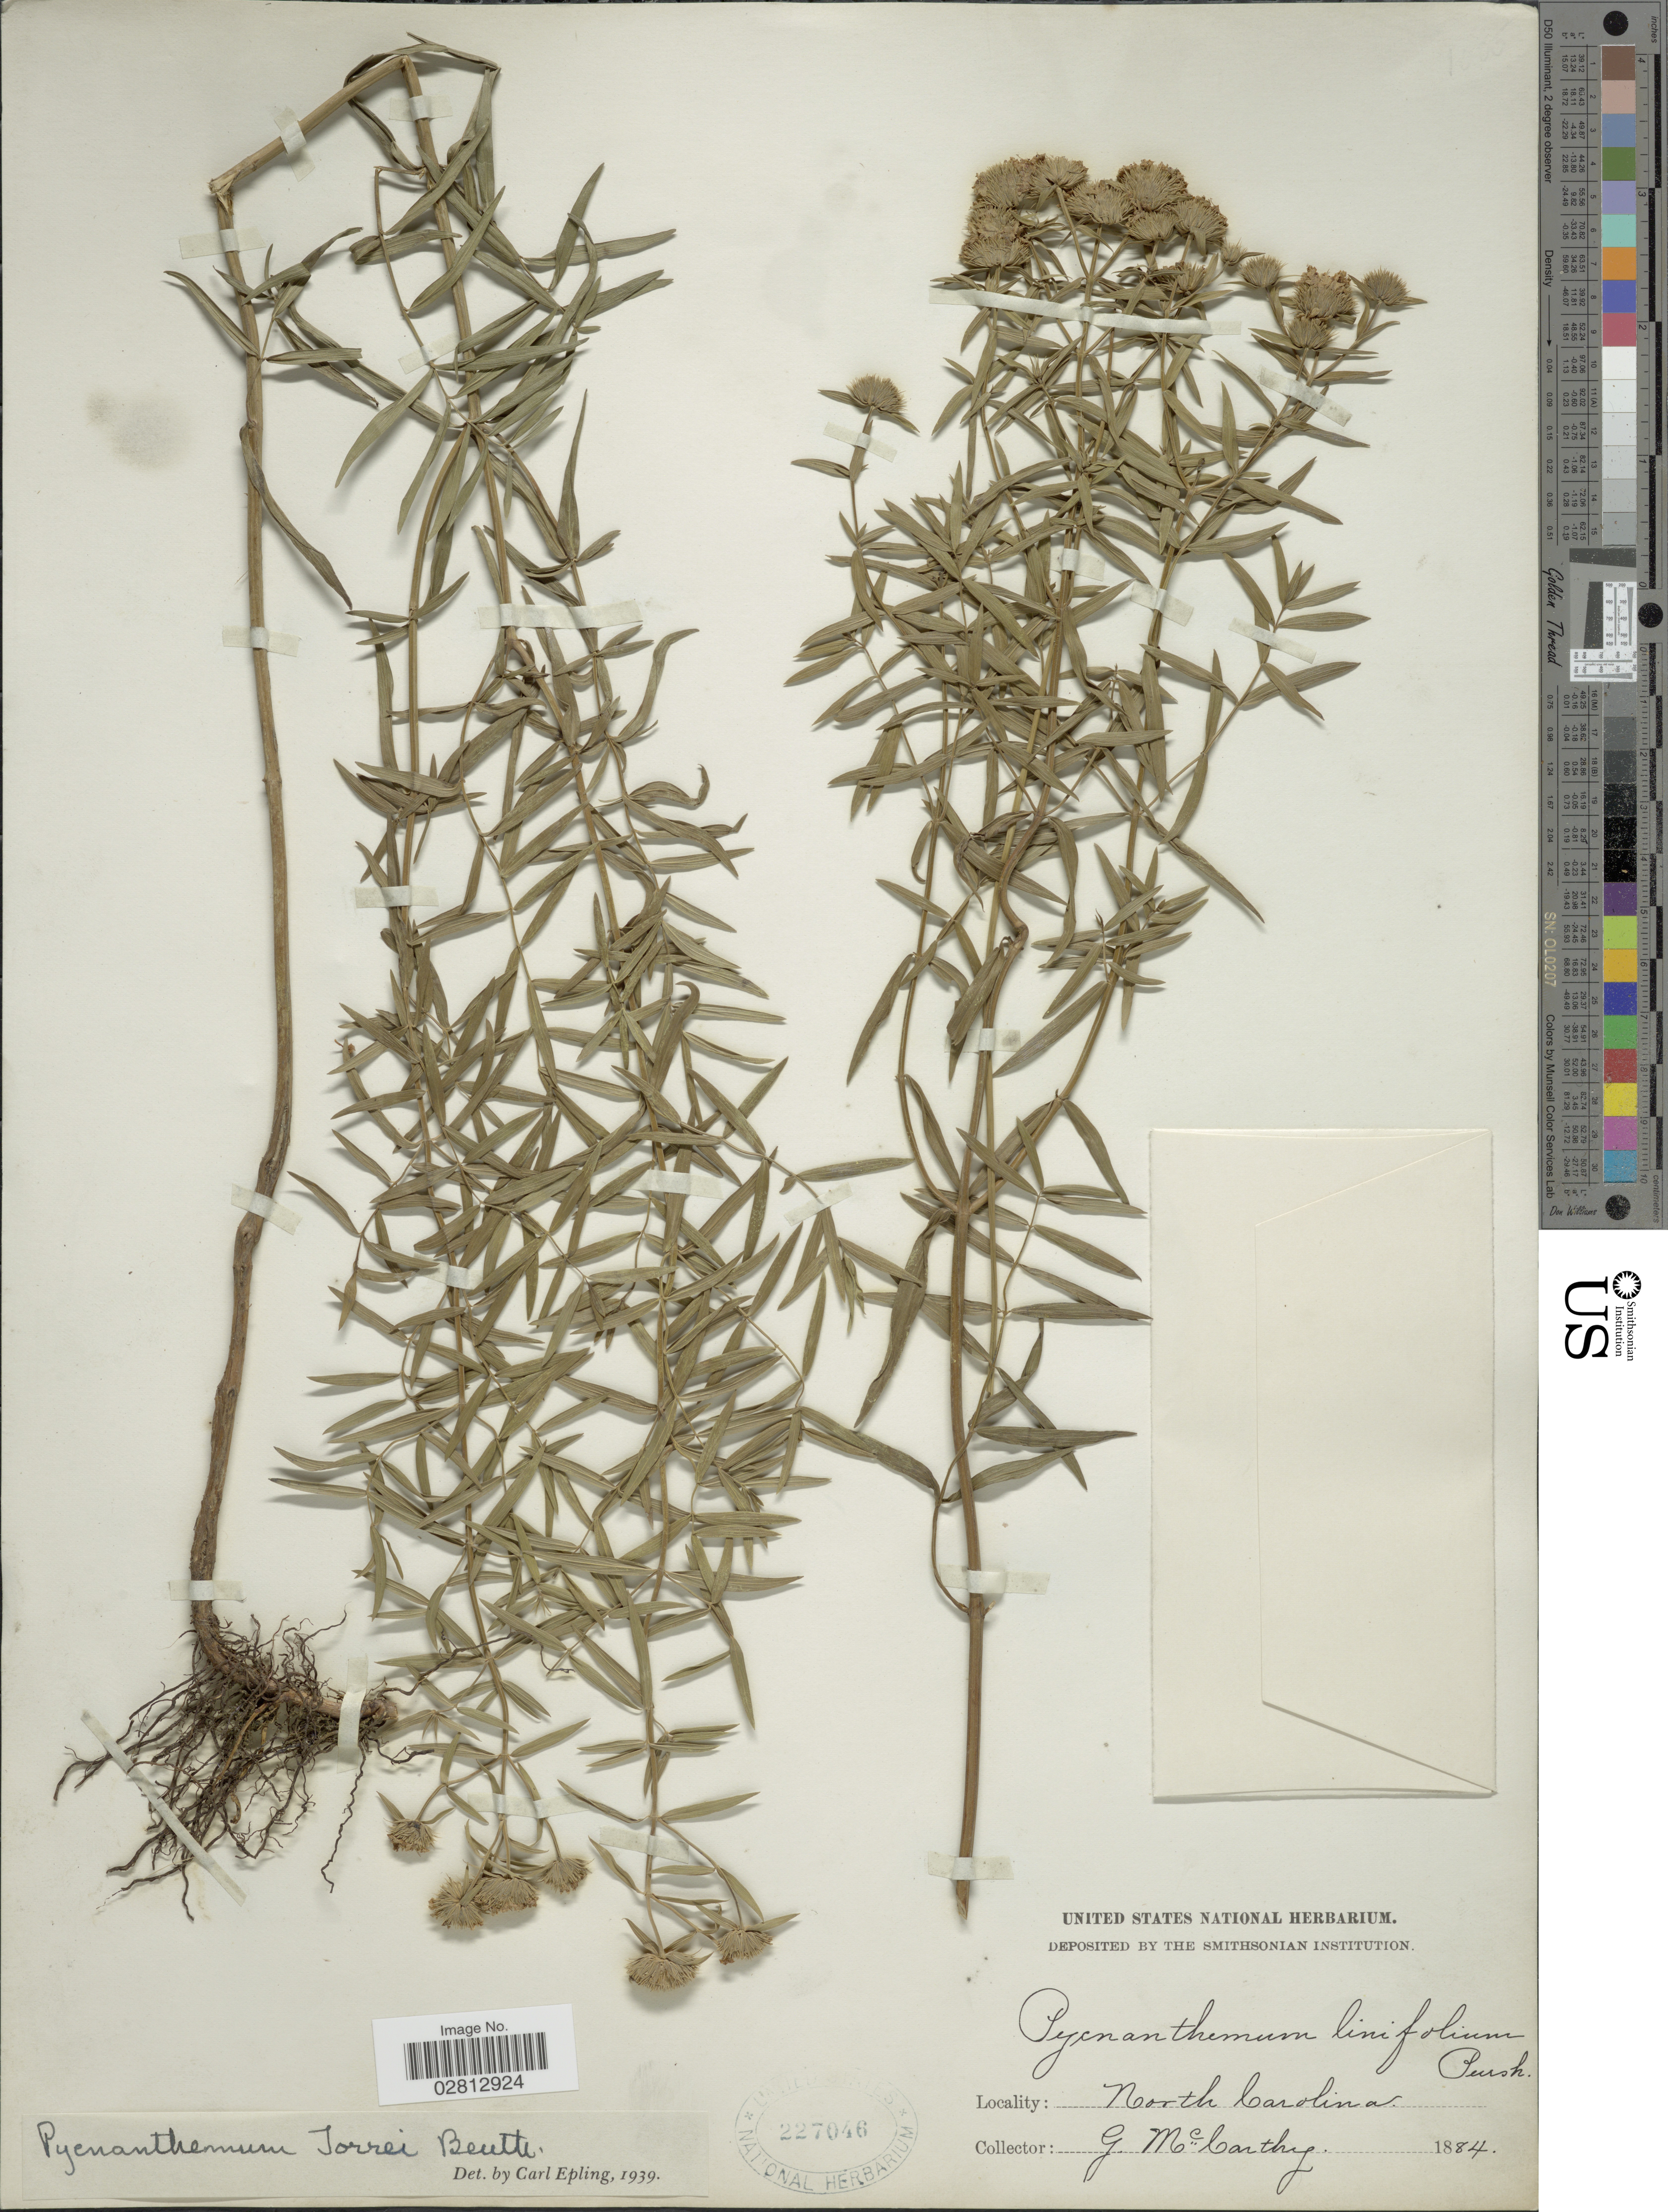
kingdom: Plantae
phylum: Tracheophyta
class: Magnoliopsida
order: Lamiales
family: Lamiaceae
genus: Pycnanthemum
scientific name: Pycnanthemum torreyi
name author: Benth.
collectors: G. McCarthy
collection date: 1884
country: United States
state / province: North Carolina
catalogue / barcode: US 227046